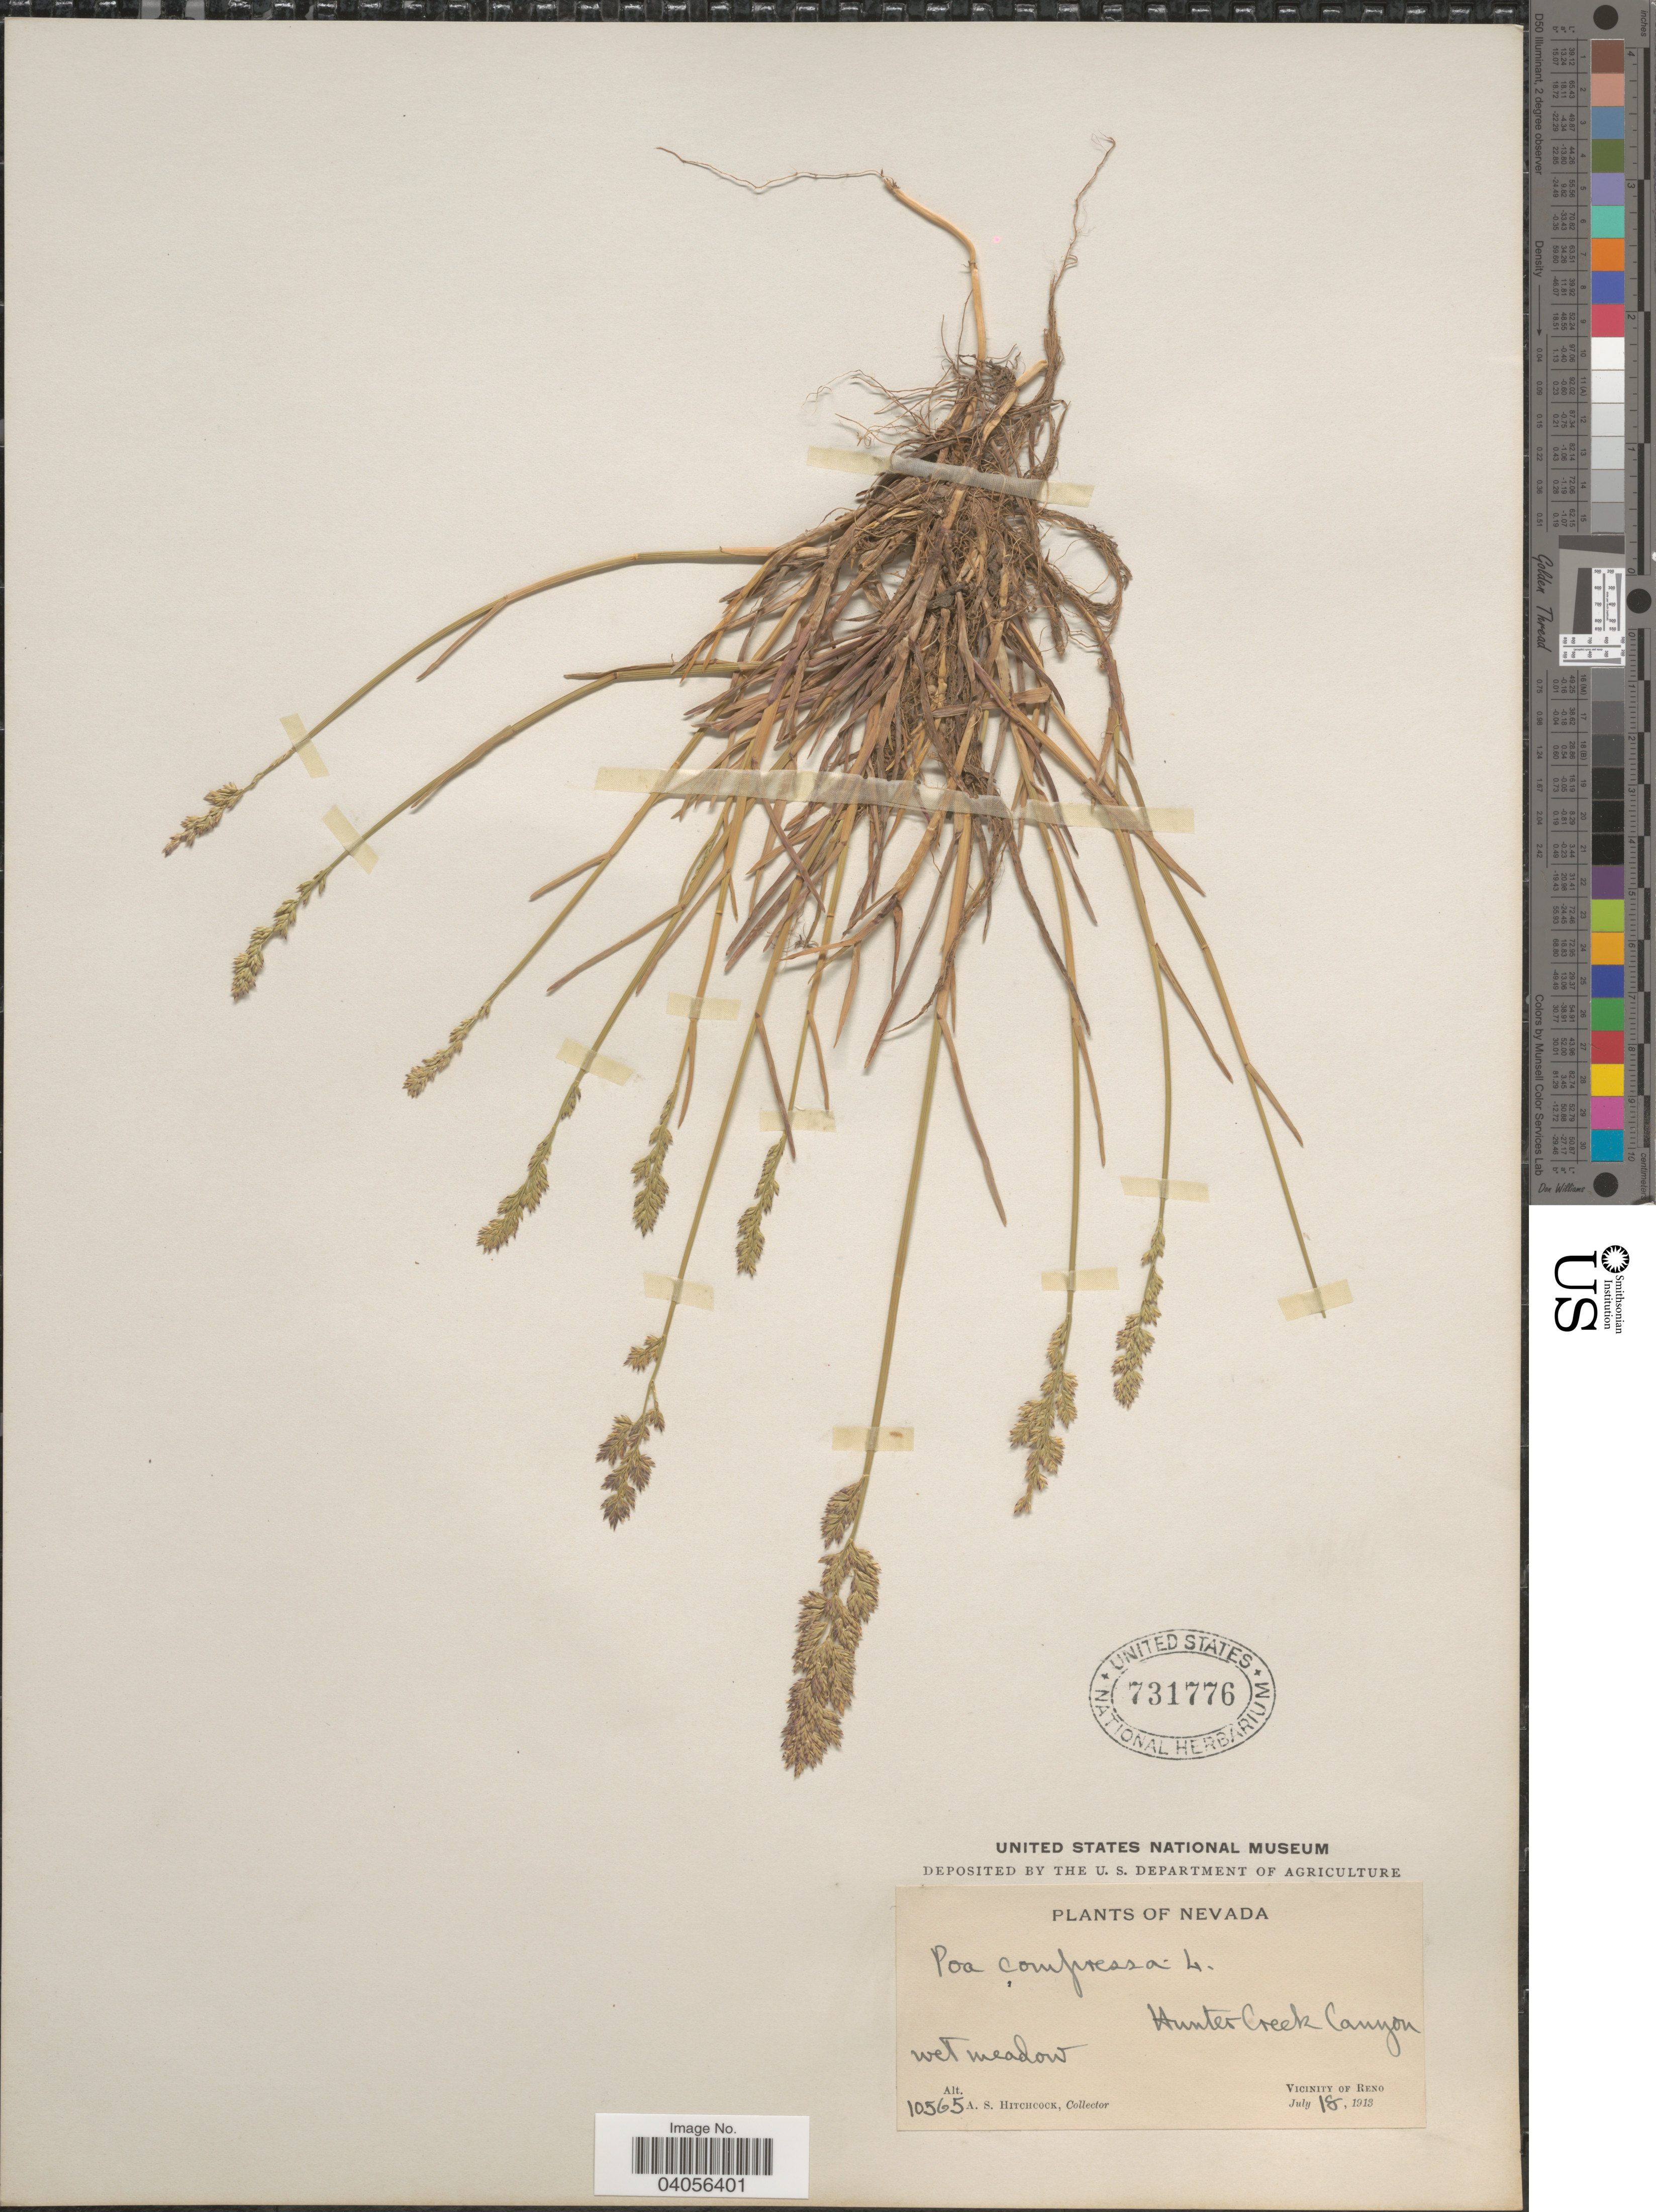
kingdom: Plantae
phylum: Tracheophyta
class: Liliopsida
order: Poales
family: Poaceae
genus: Poa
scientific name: Poa compressa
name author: L.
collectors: A. S. Hitchcock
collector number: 10565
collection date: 1913-07-18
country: United States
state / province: Nevada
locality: Hunter Creek Canyon. Vicinity of Reno.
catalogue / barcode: US 731776